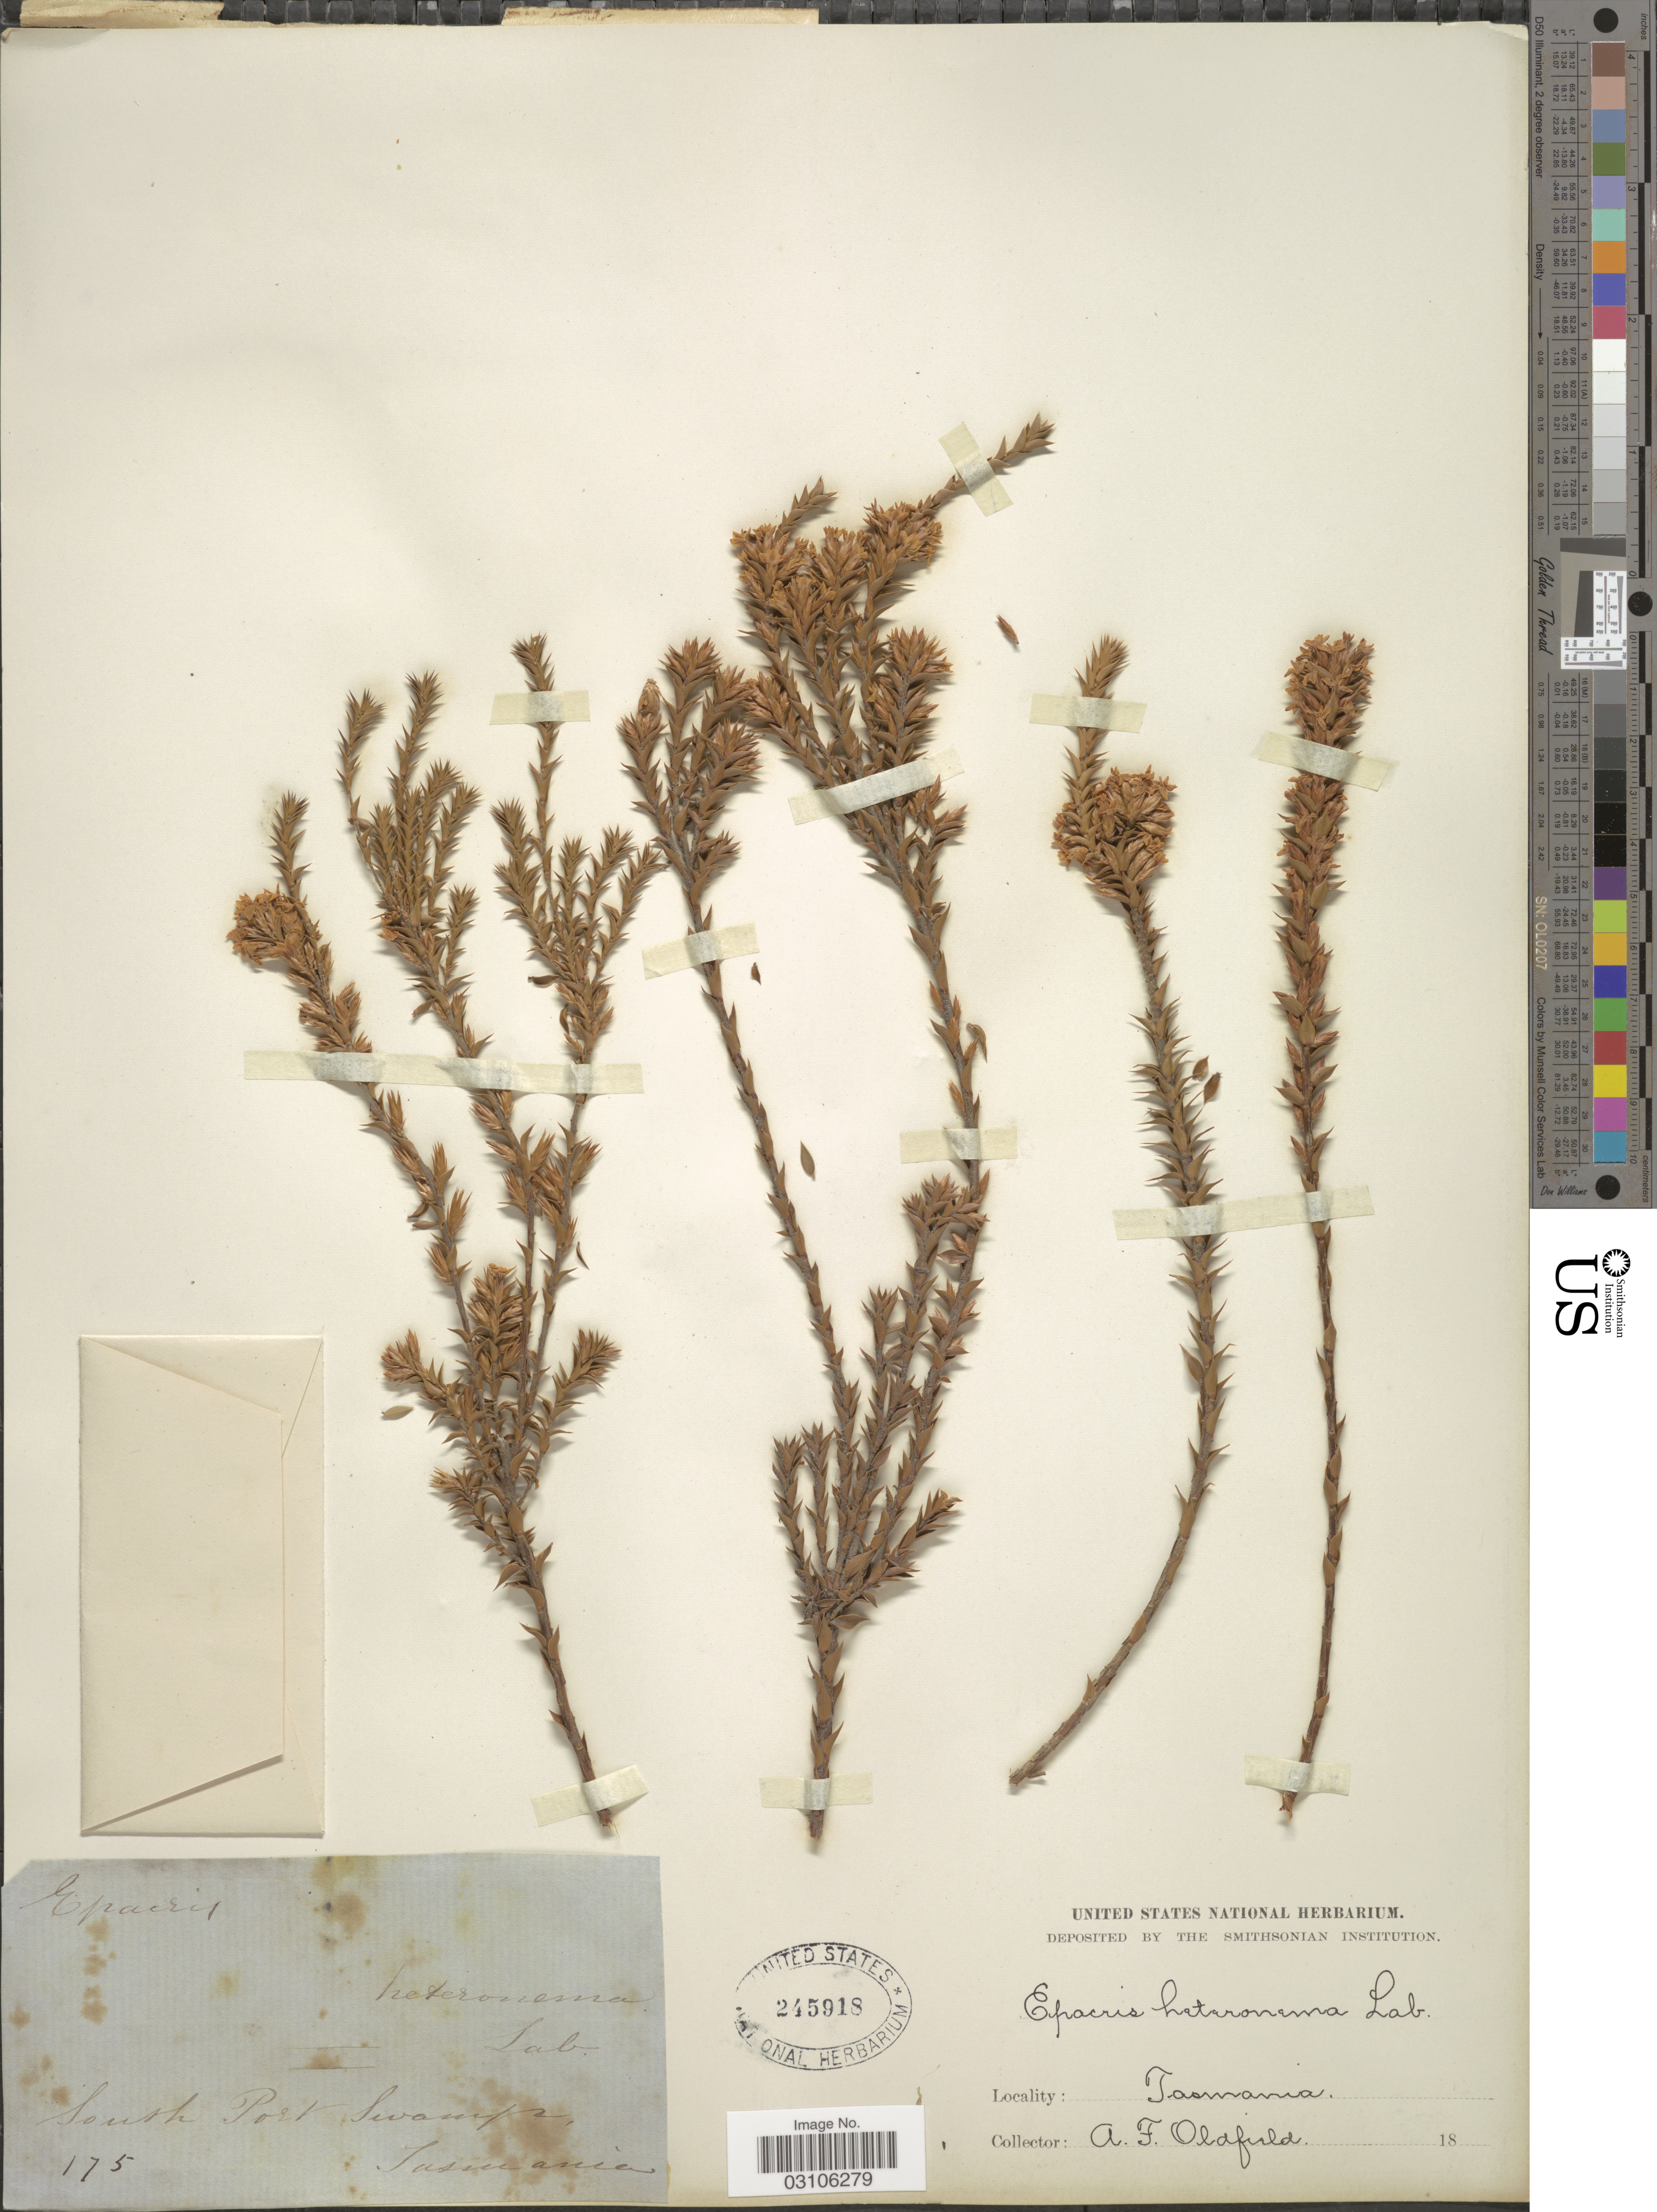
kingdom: Plantae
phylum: Tracheophyta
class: Magnoliopsida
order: Ericales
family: Ericaceae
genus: Epacris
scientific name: Epacris heteronema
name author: Labill.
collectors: A. Oldfield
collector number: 175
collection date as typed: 18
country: Australia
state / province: Tasmania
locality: South Port Swamp.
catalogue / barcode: US 245918